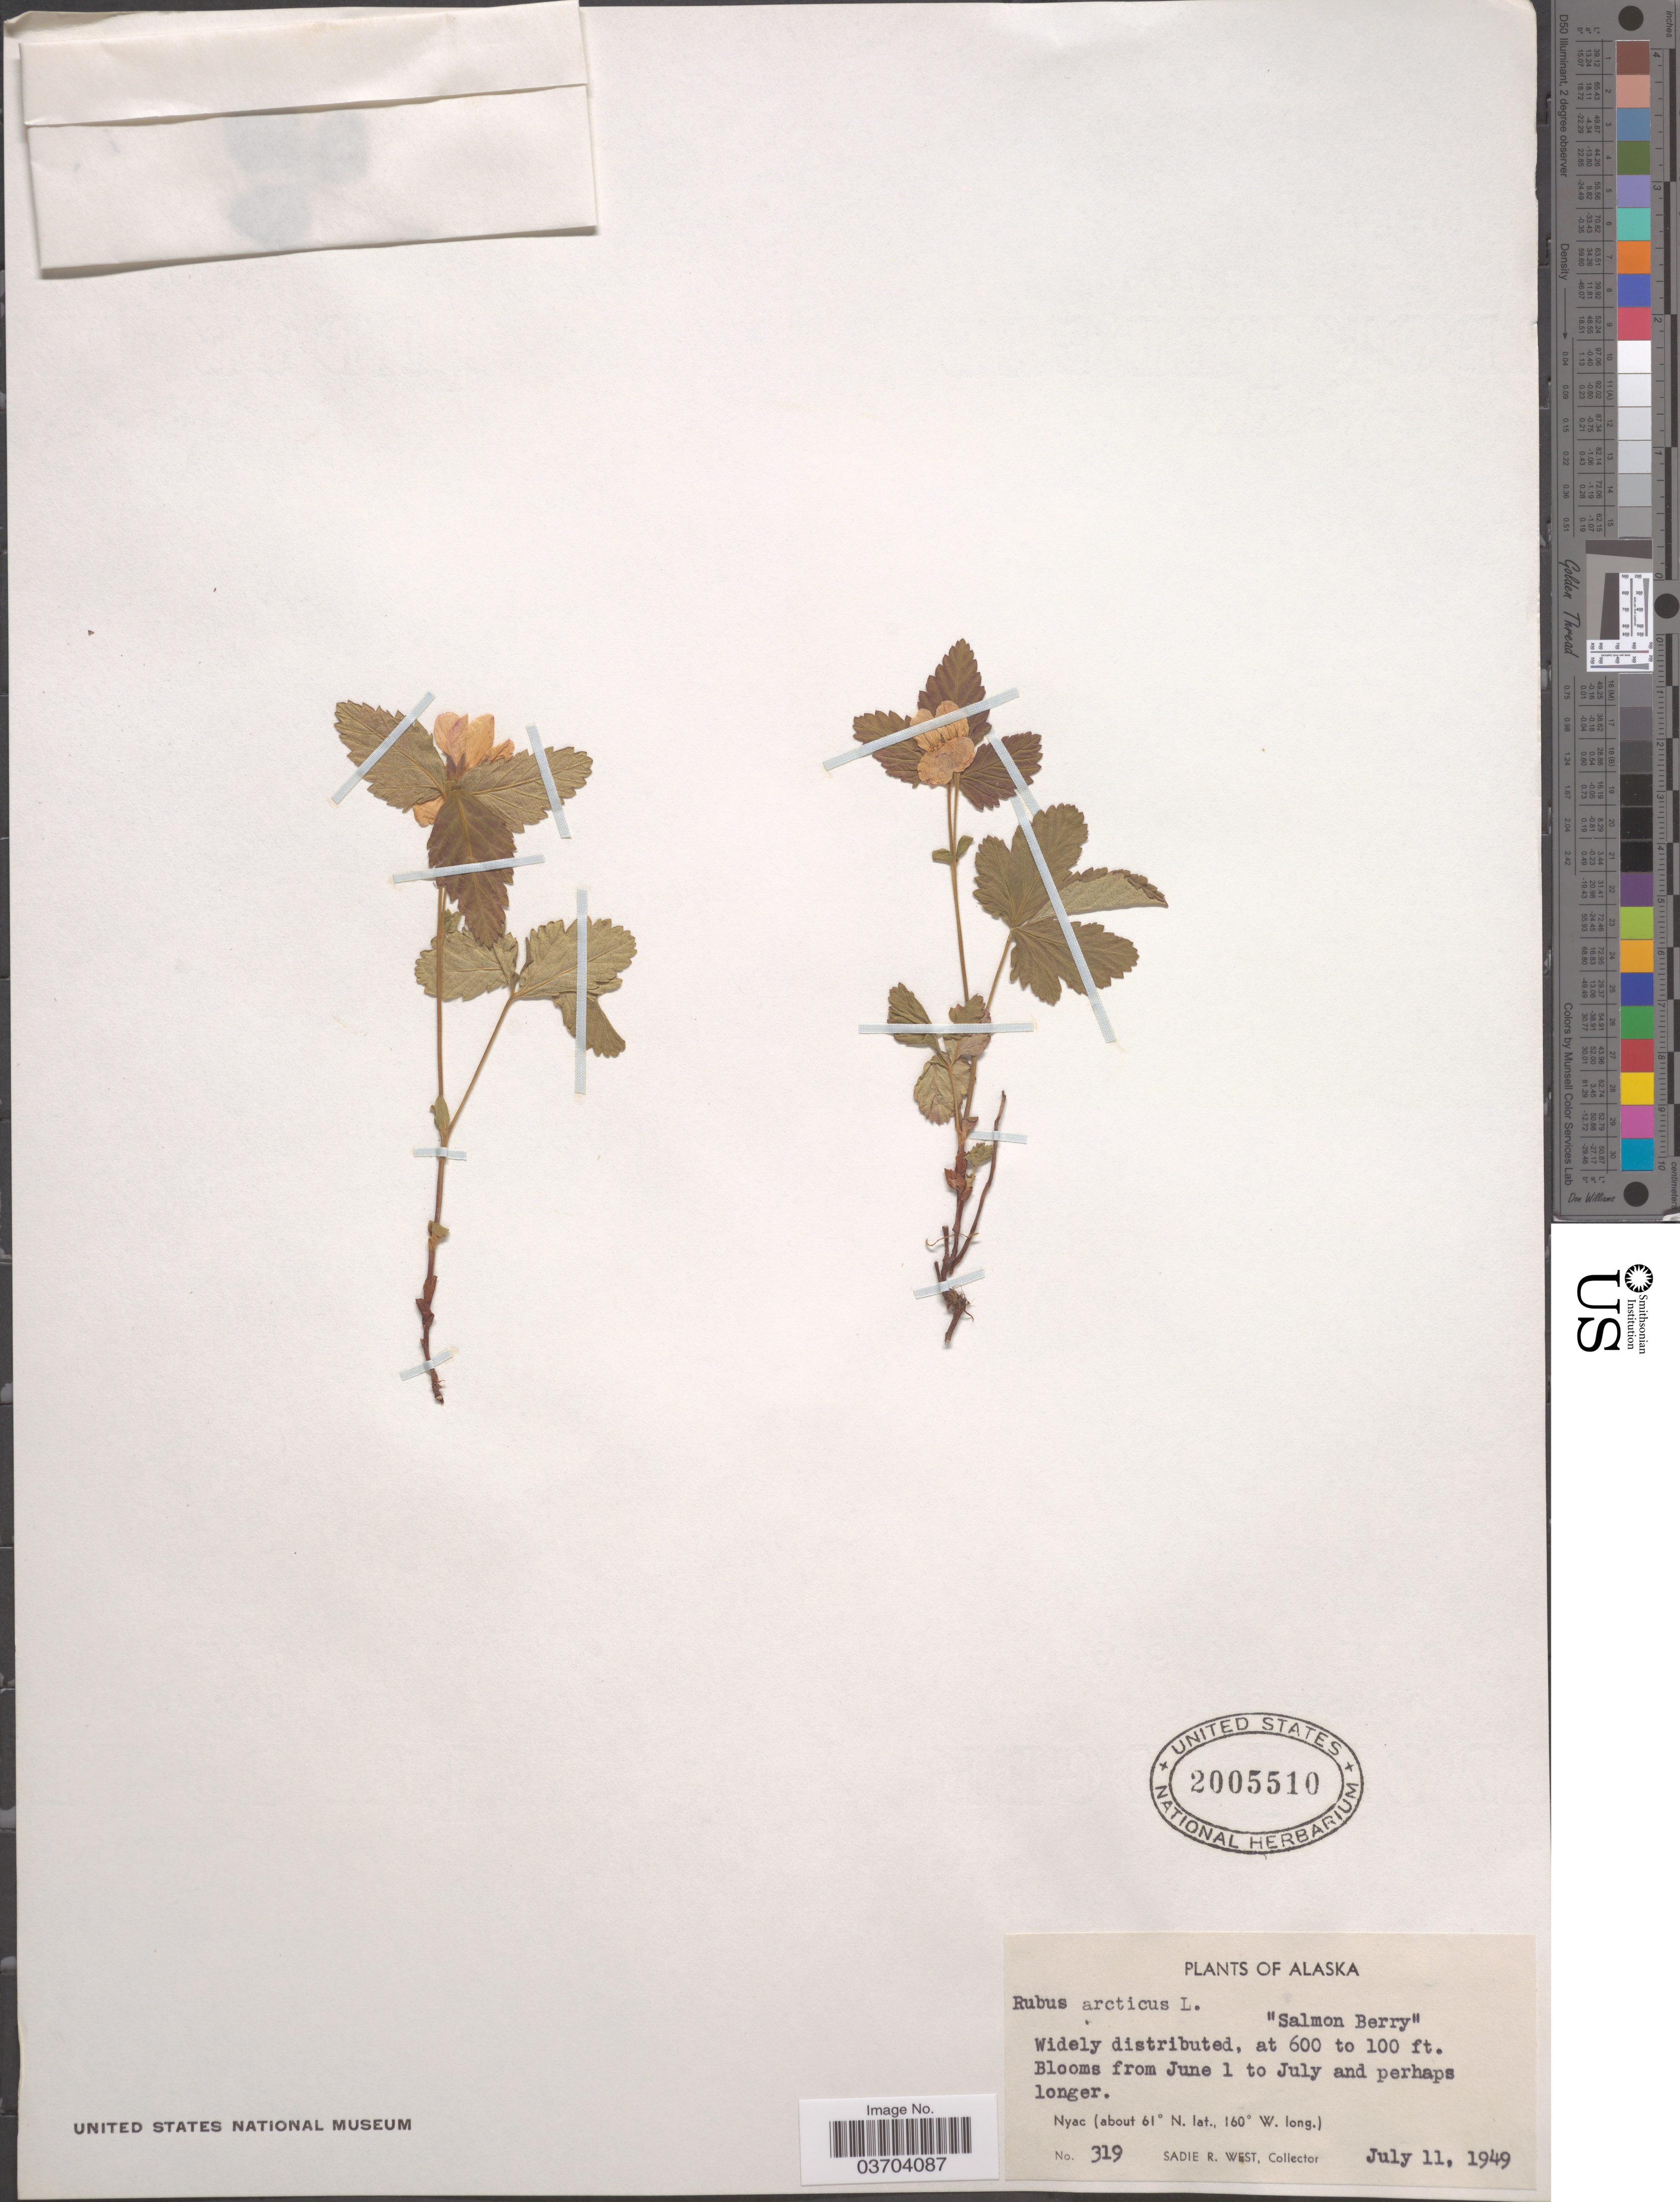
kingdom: Plantae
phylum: Tracheophyta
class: Magnoliopsida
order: Rosales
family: Rosaceae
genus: Rubus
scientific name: Rubus arcticus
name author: L.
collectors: S. R. West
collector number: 319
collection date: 1949-07-11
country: United States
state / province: Alaska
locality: Nyac.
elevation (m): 30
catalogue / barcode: US 2005510